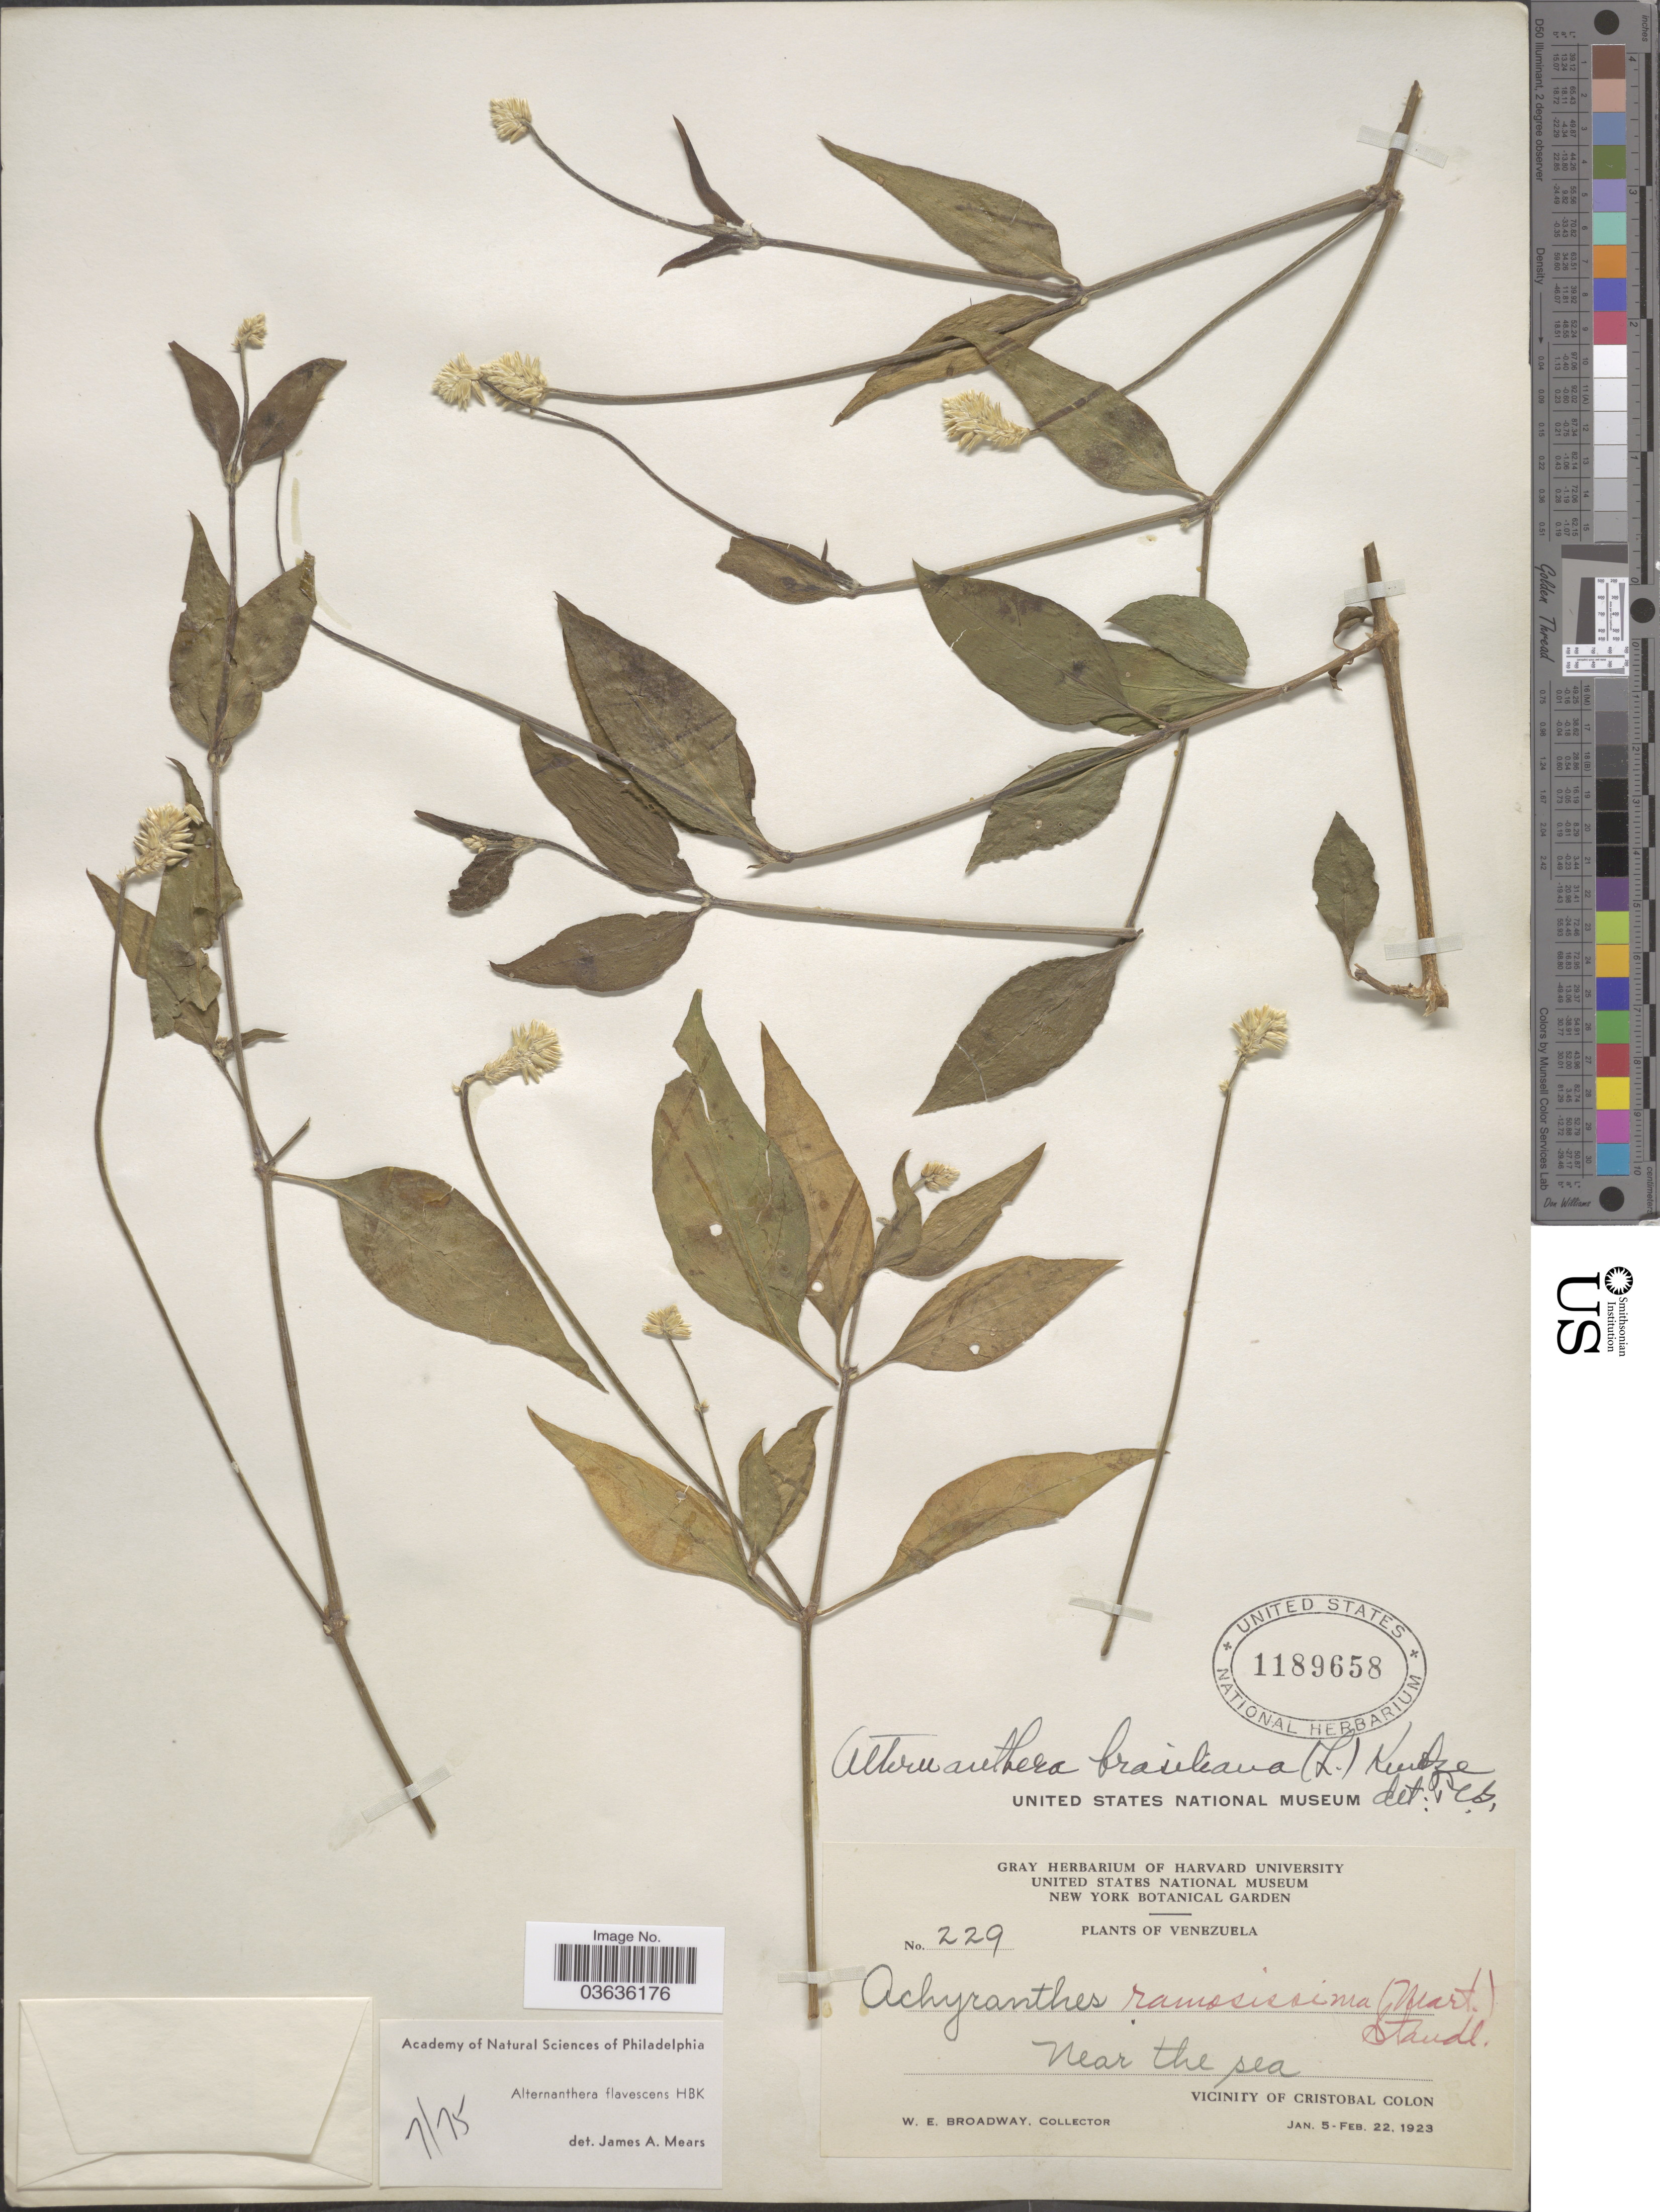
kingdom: Plantae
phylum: Tracheophyta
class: Magnoliopsida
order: Caryophyllales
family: Amaranthaceae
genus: Alternanthera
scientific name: Alternanthera flavescens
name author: Kunth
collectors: W. E. Broadway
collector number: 229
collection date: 1923-01-05/1923-02-22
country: Venezuela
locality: Near the sea, Vicinity of Cristobal Colon.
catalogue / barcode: US 1189658